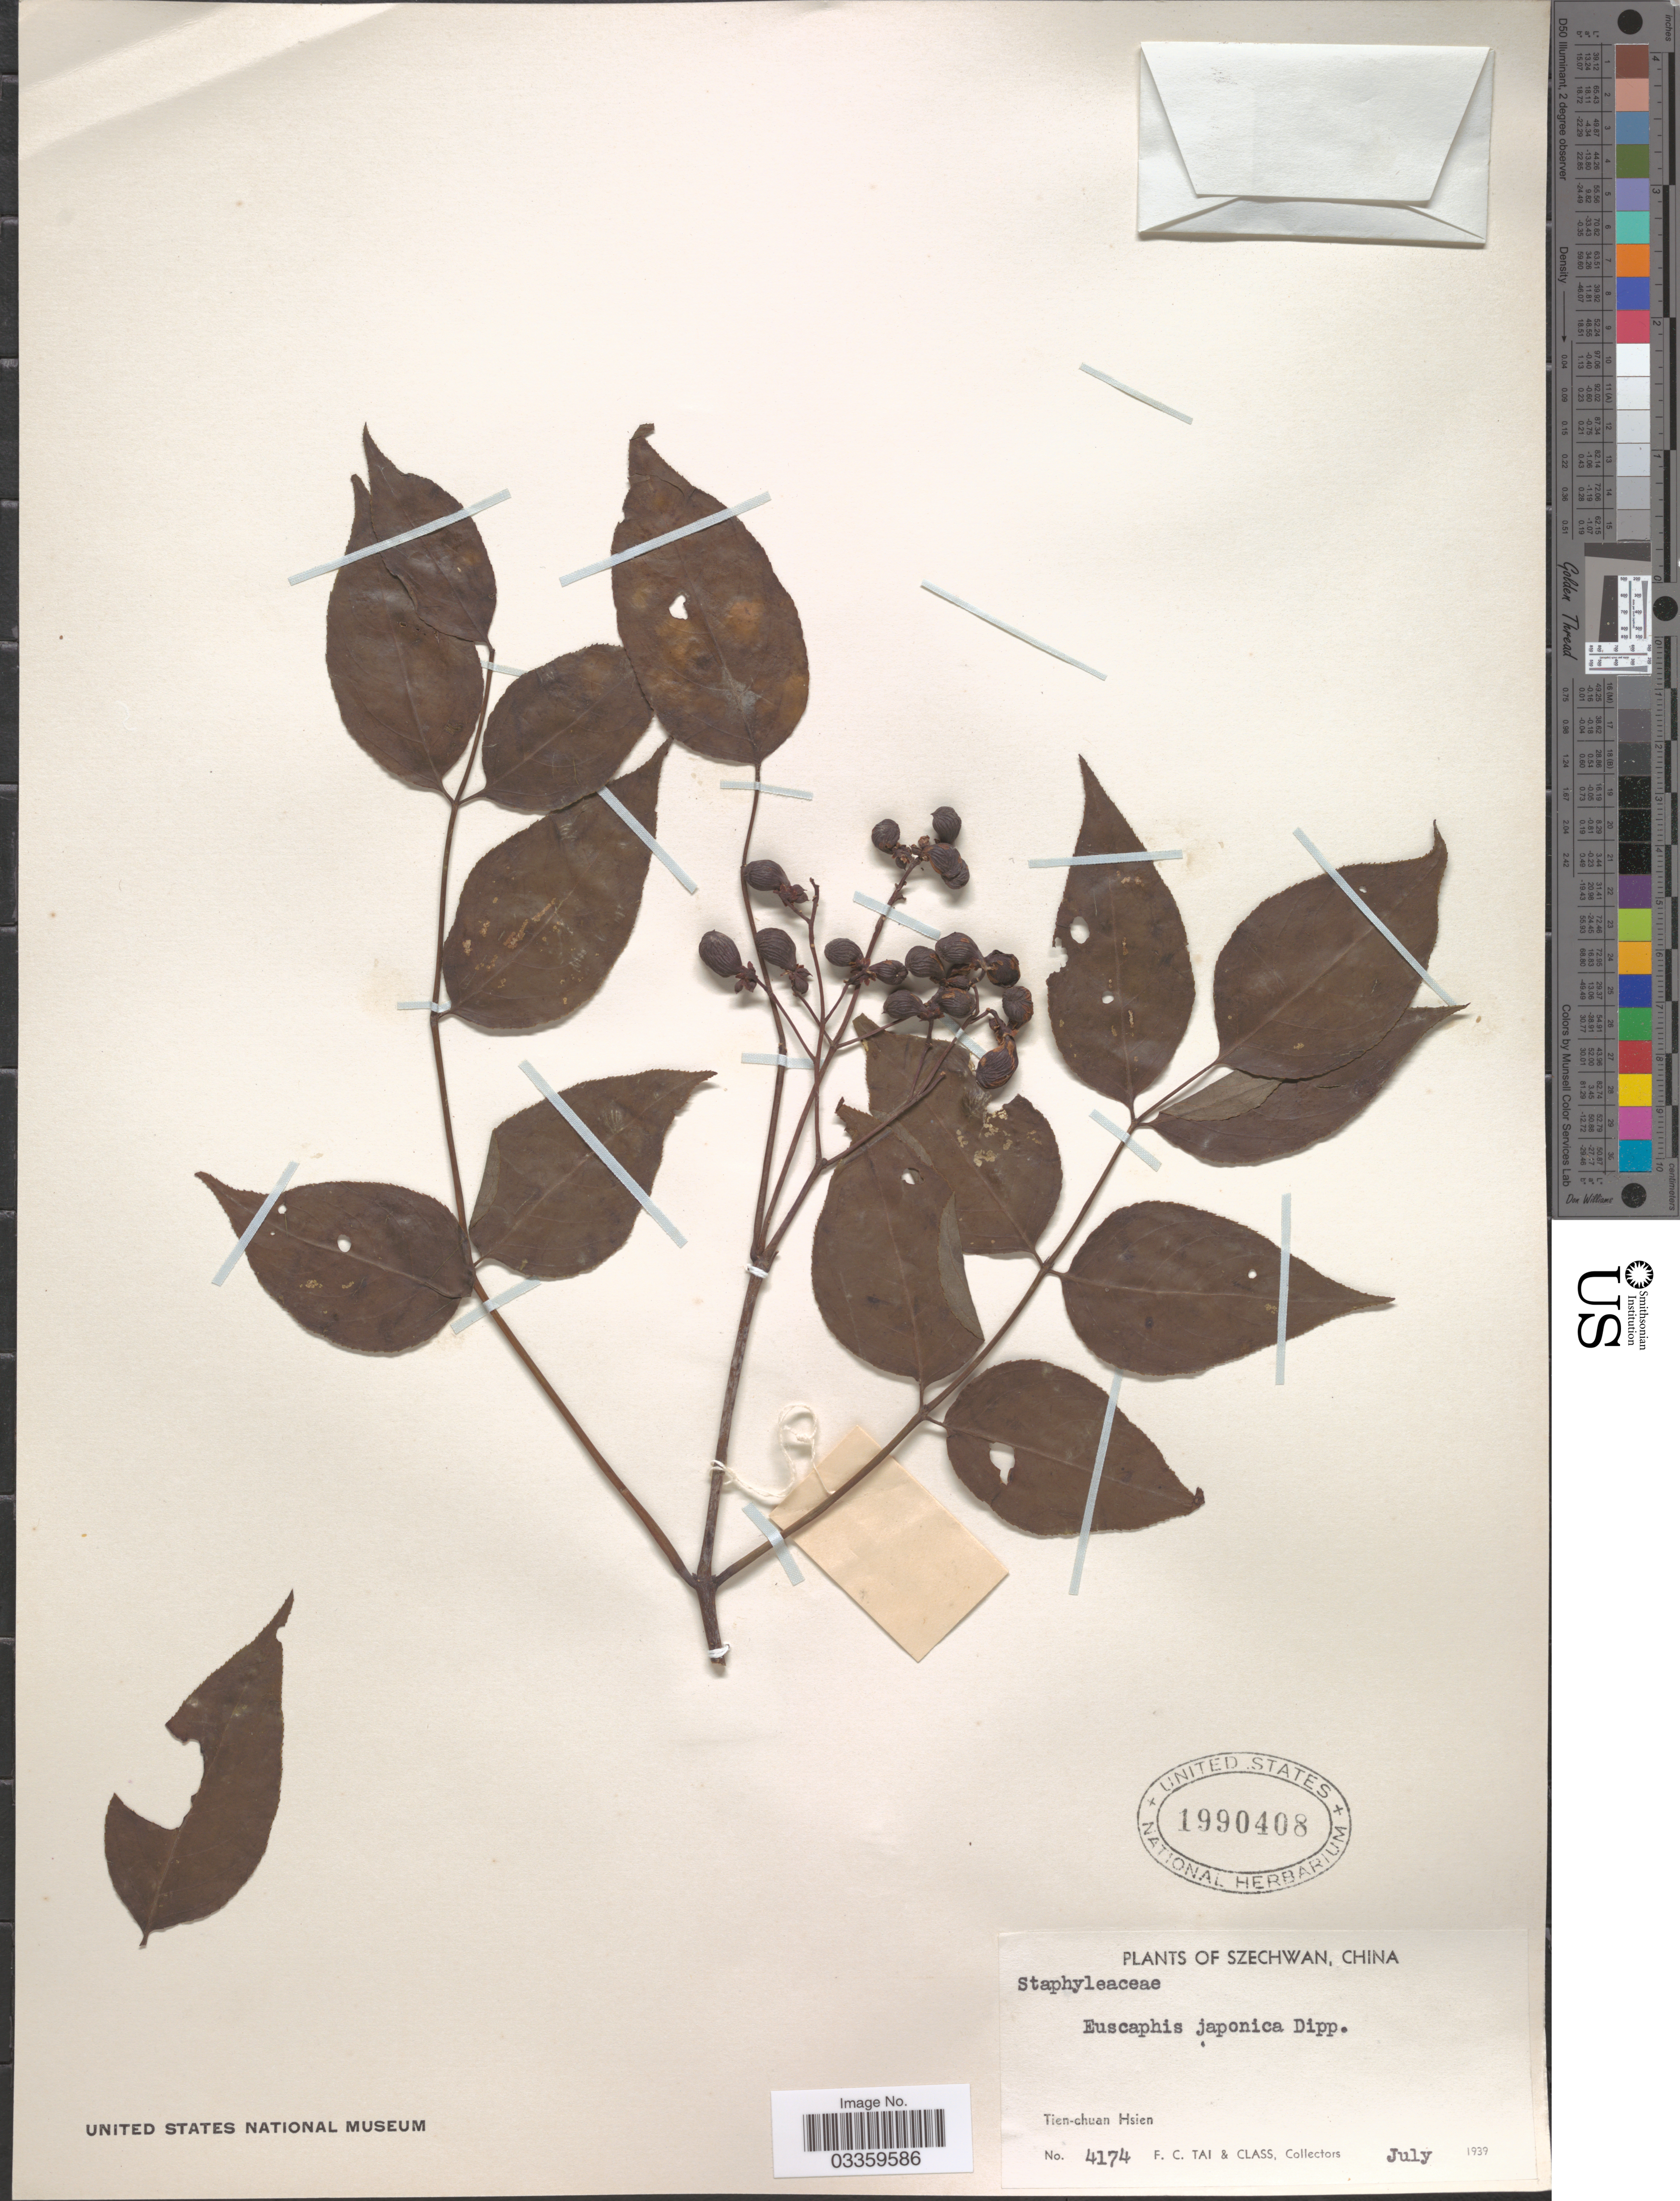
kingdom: Plantae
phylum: Tracheophyta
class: Magnoliopsida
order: Crossosomatales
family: Staphyleaceae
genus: Euscaphis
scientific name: Euscaphis japonica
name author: (Thunb.) Kanitz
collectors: F. Tai & Class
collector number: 4174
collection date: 1939-07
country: China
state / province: Sichuan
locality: Szechwan, Tien-chuan Hsien.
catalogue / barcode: US 1990408